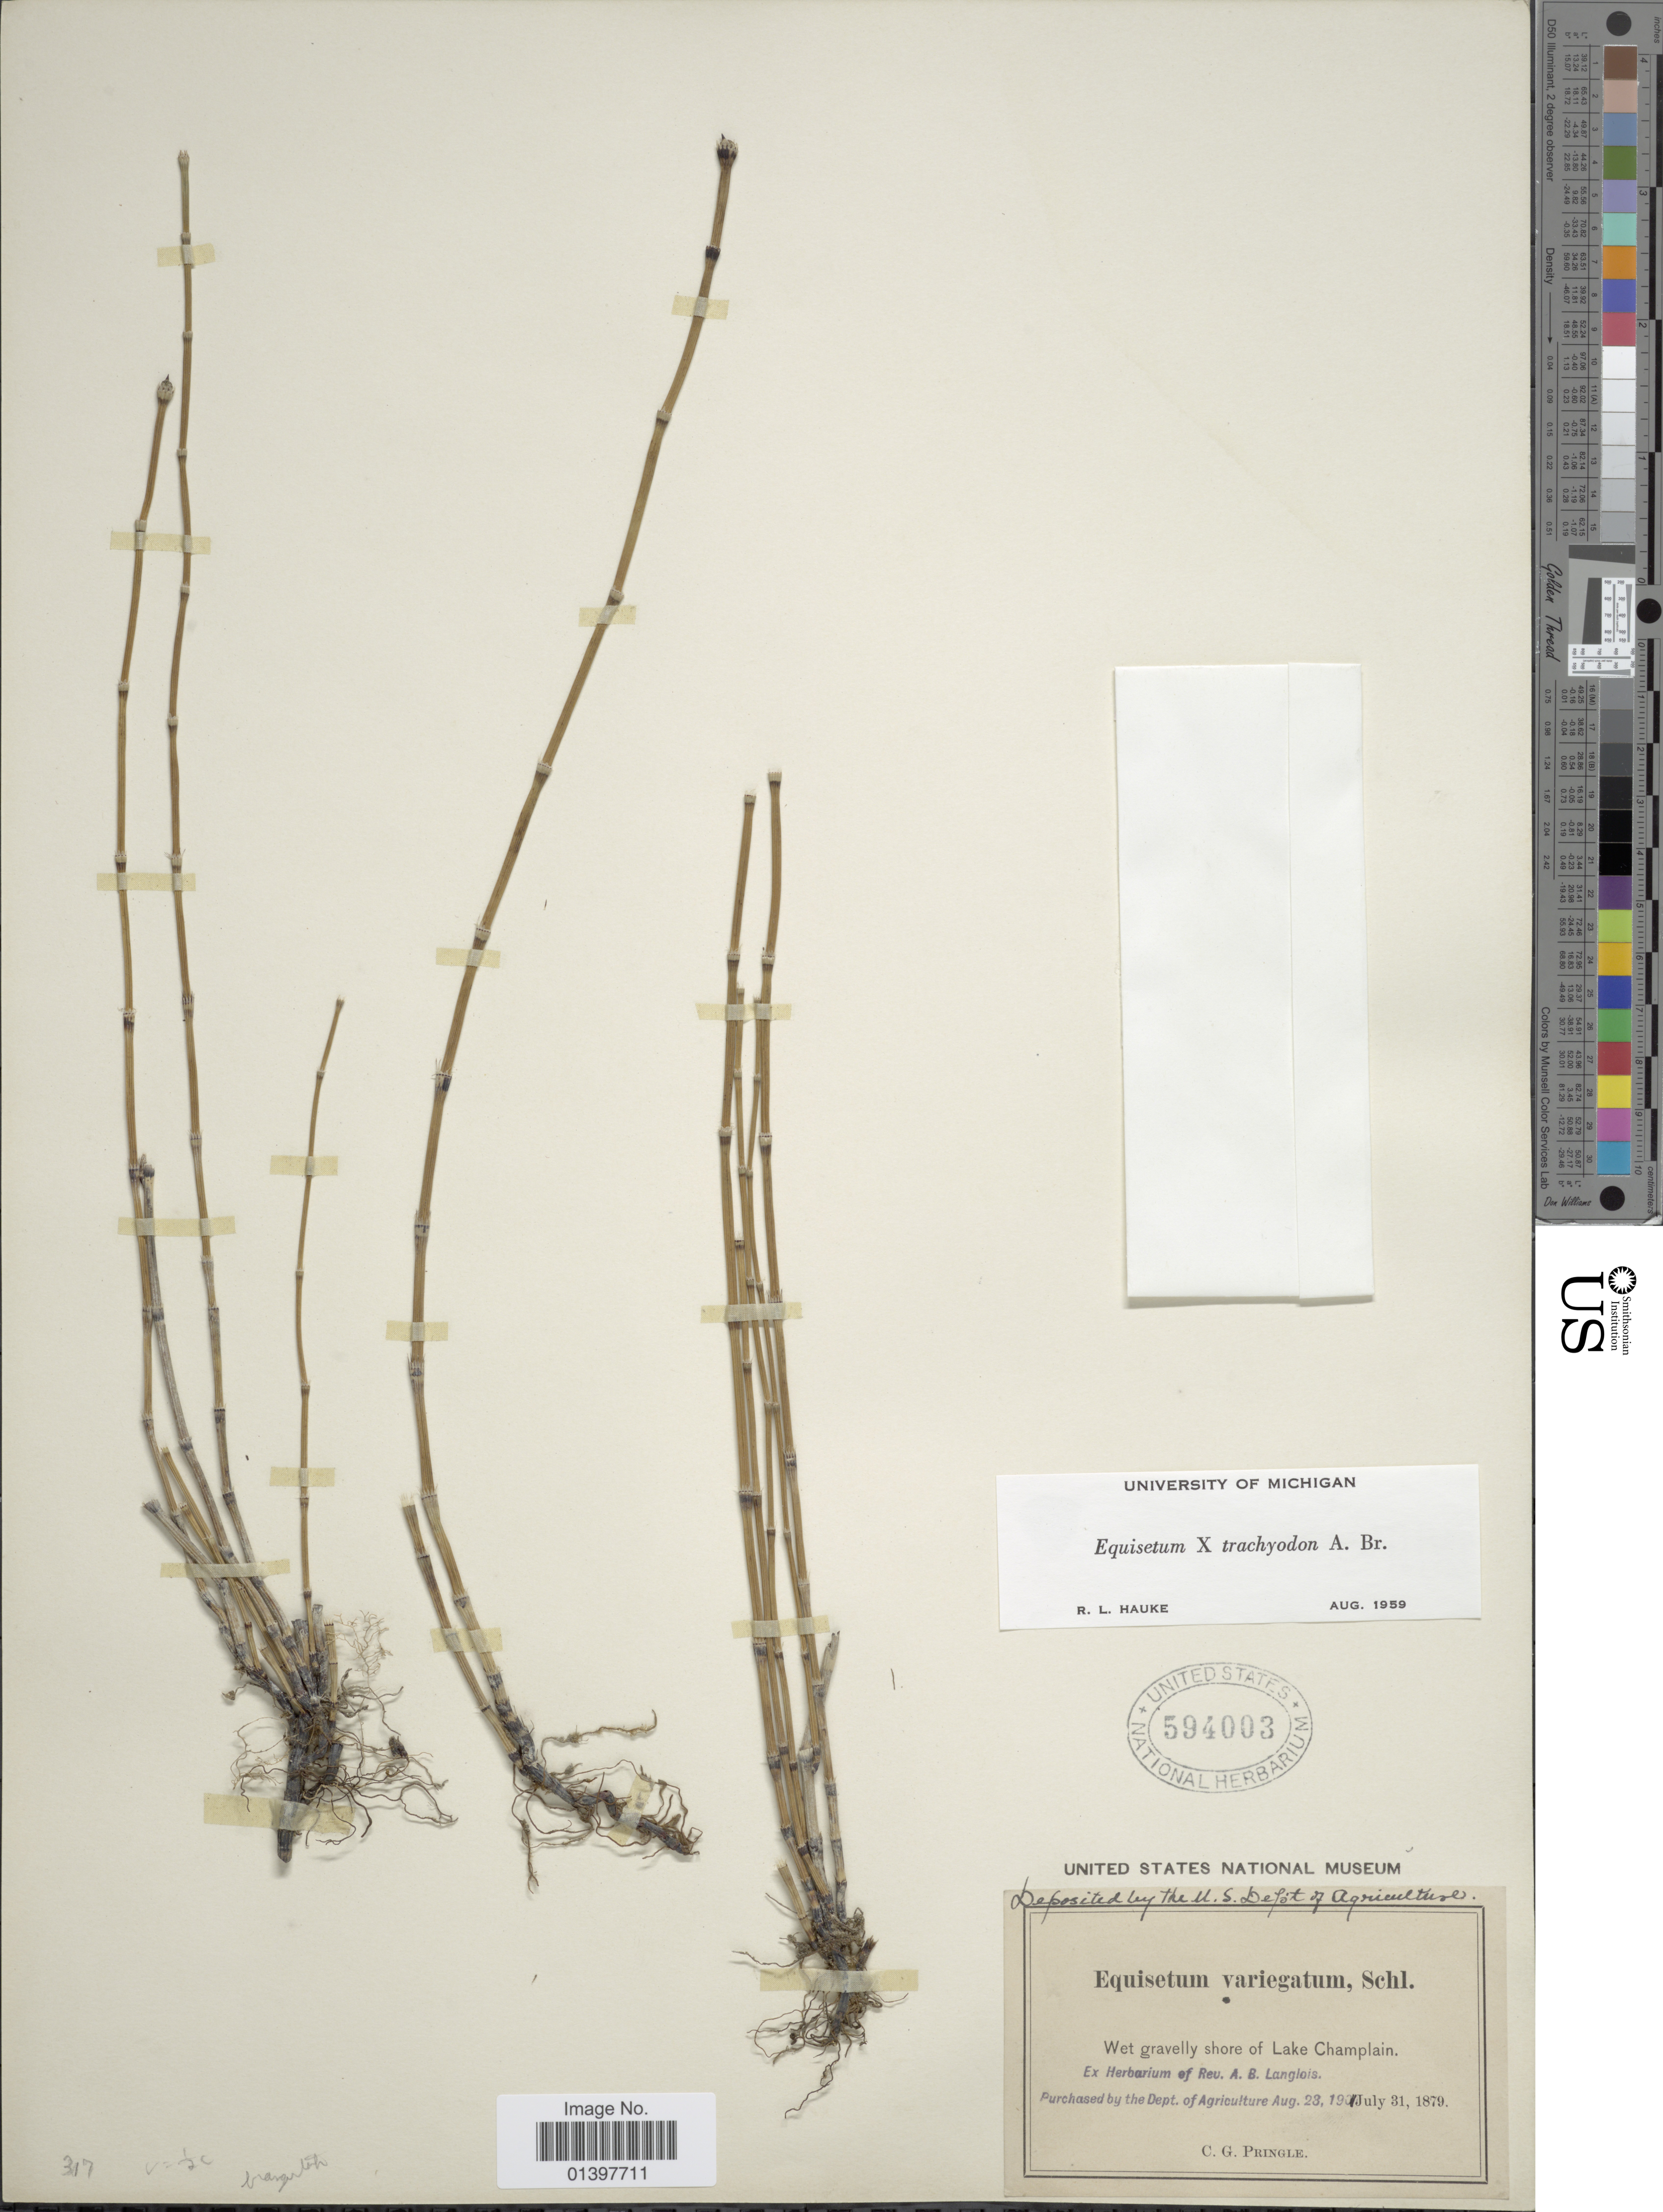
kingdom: Plantae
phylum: Tracheophyta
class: Polypodiopsida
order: Equisetales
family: Equisetaceae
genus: Equisetum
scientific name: Equisetum x trachyodon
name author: A. Braun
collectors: C. G. Pringle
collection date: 1879-07-31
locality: Wet gravelly shore of Lake Champlain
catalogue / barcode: US 594003